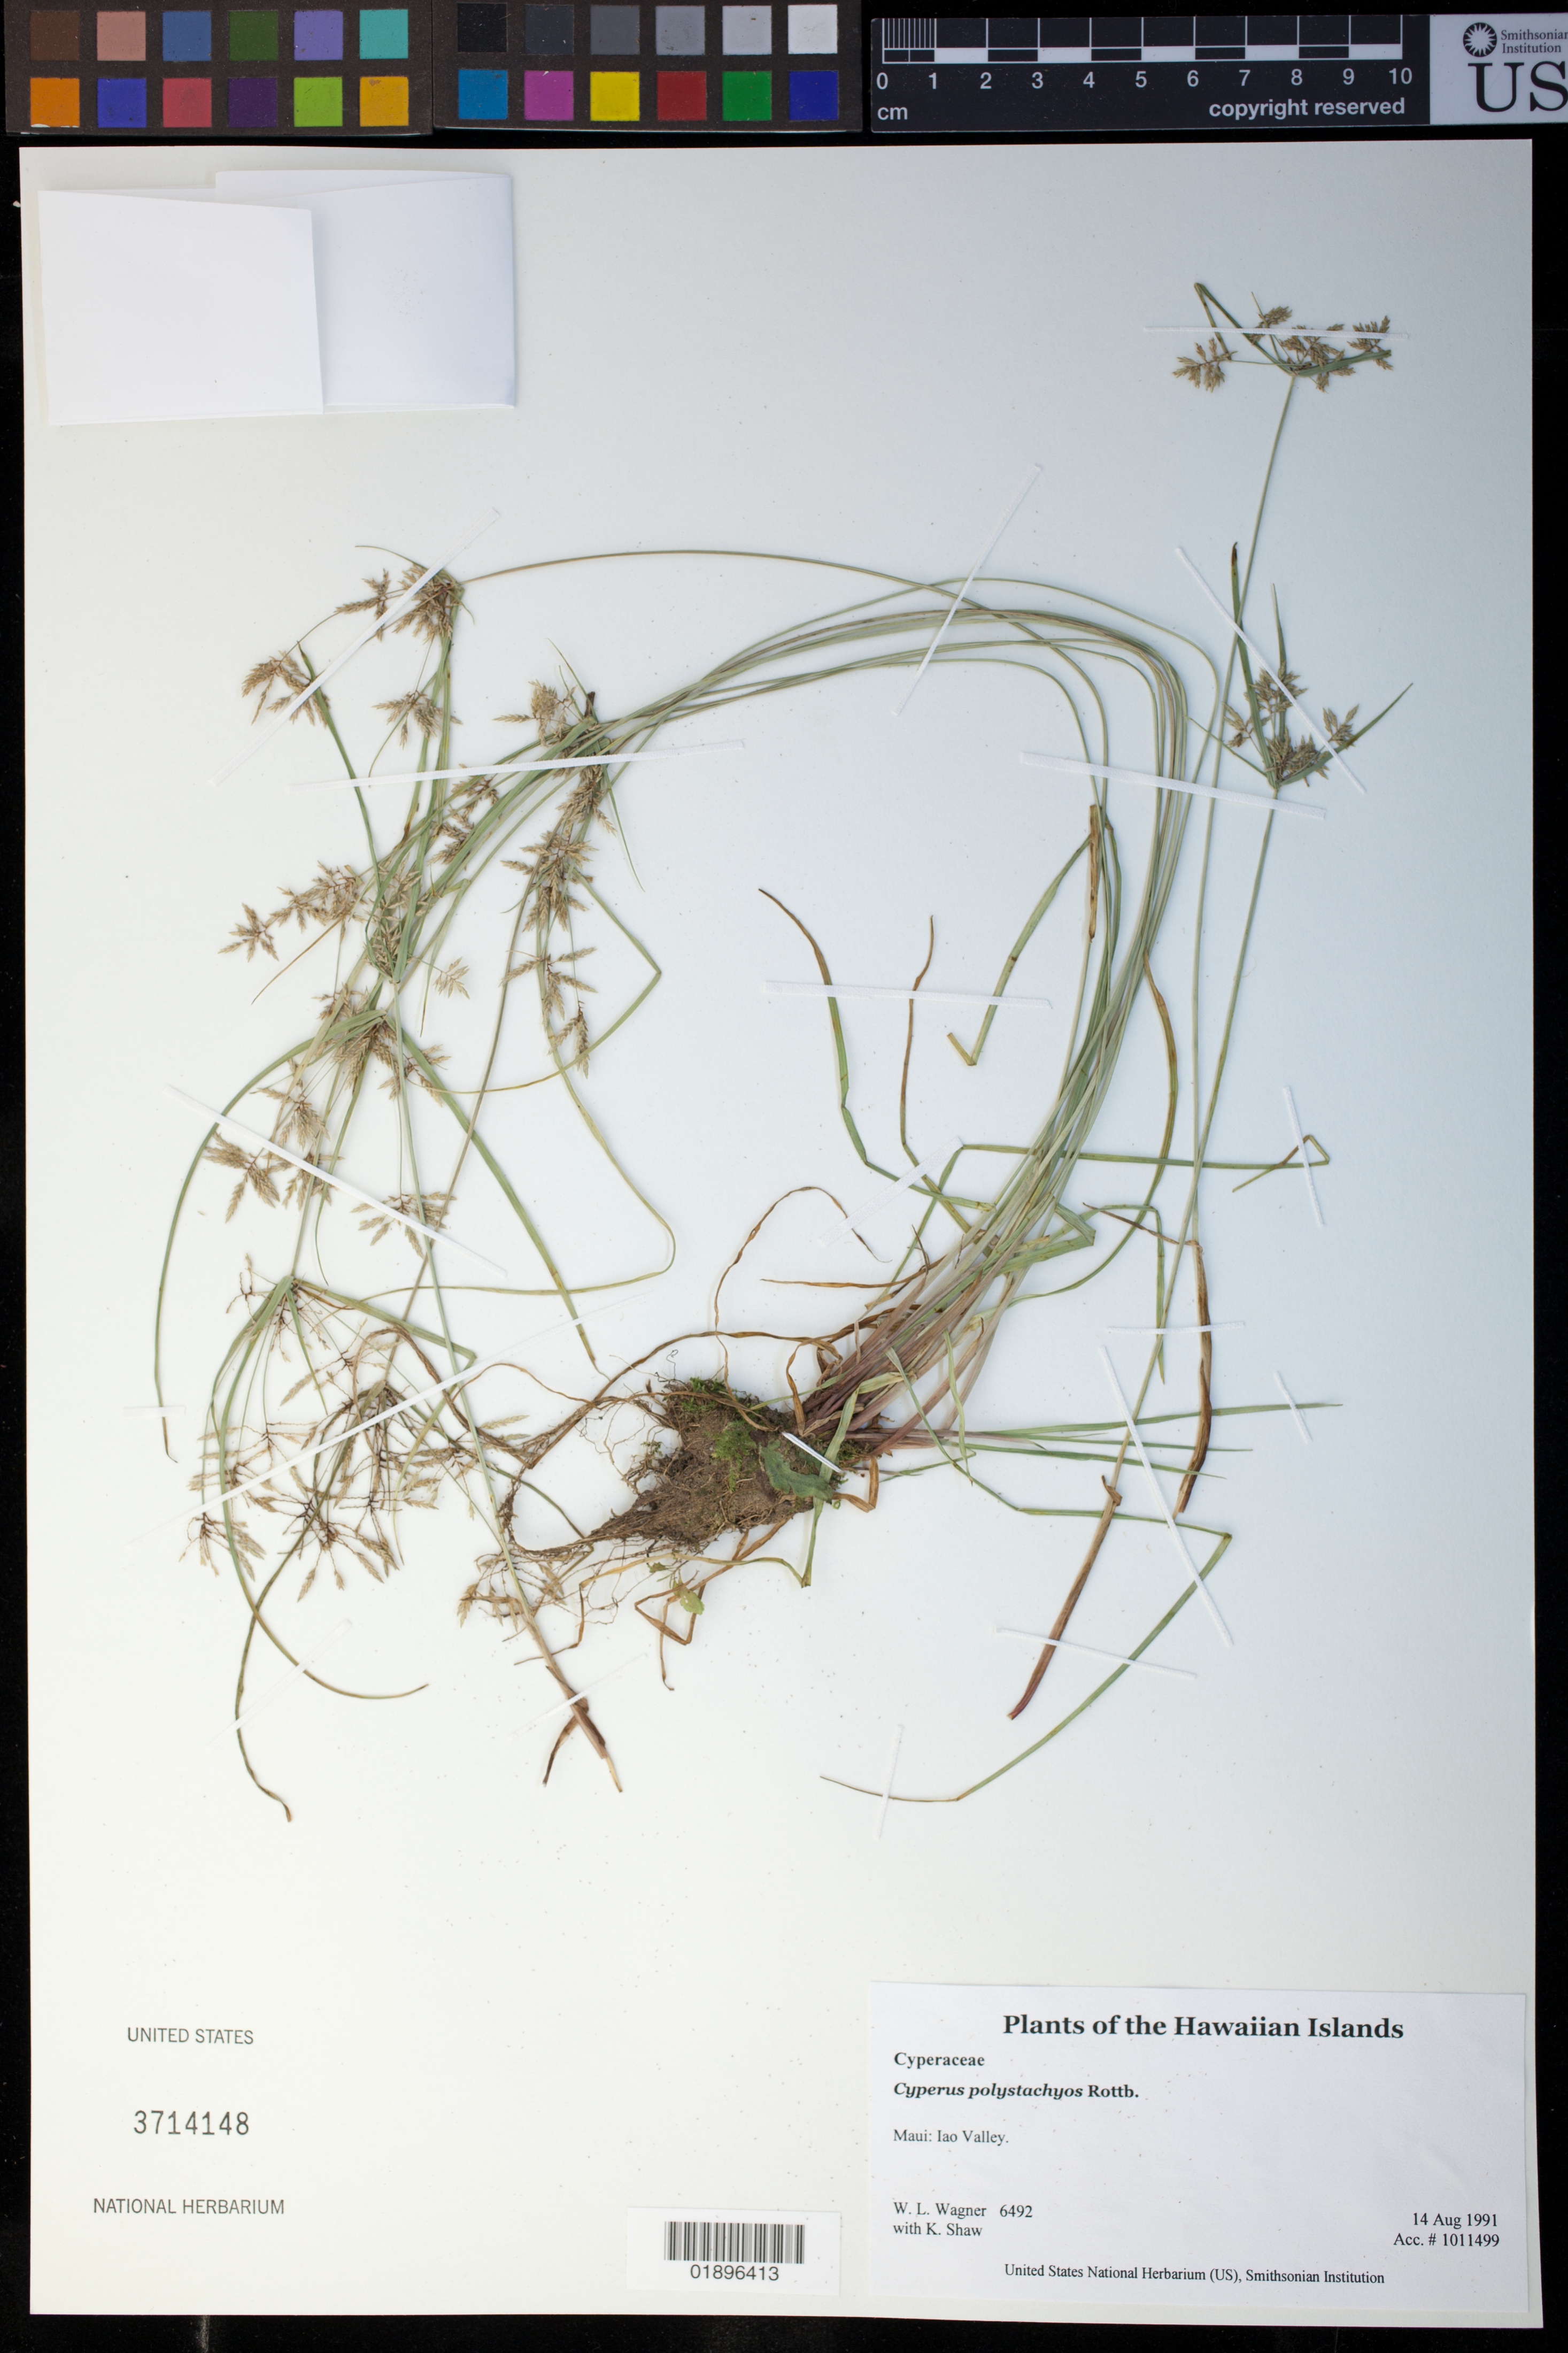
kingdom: Plantae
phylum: Tracheophyta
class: Liliopsida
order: Poales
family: Cyperaceae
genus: Cyperus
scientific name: Cyperus polystachyos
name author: Rottb.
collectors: W. L. Wagner & K. Shaw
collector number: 6492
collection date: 1991-08-14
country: United States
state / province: Hawaii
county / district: Maui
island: Maui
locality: Iao Valley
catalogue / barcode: US 3714148